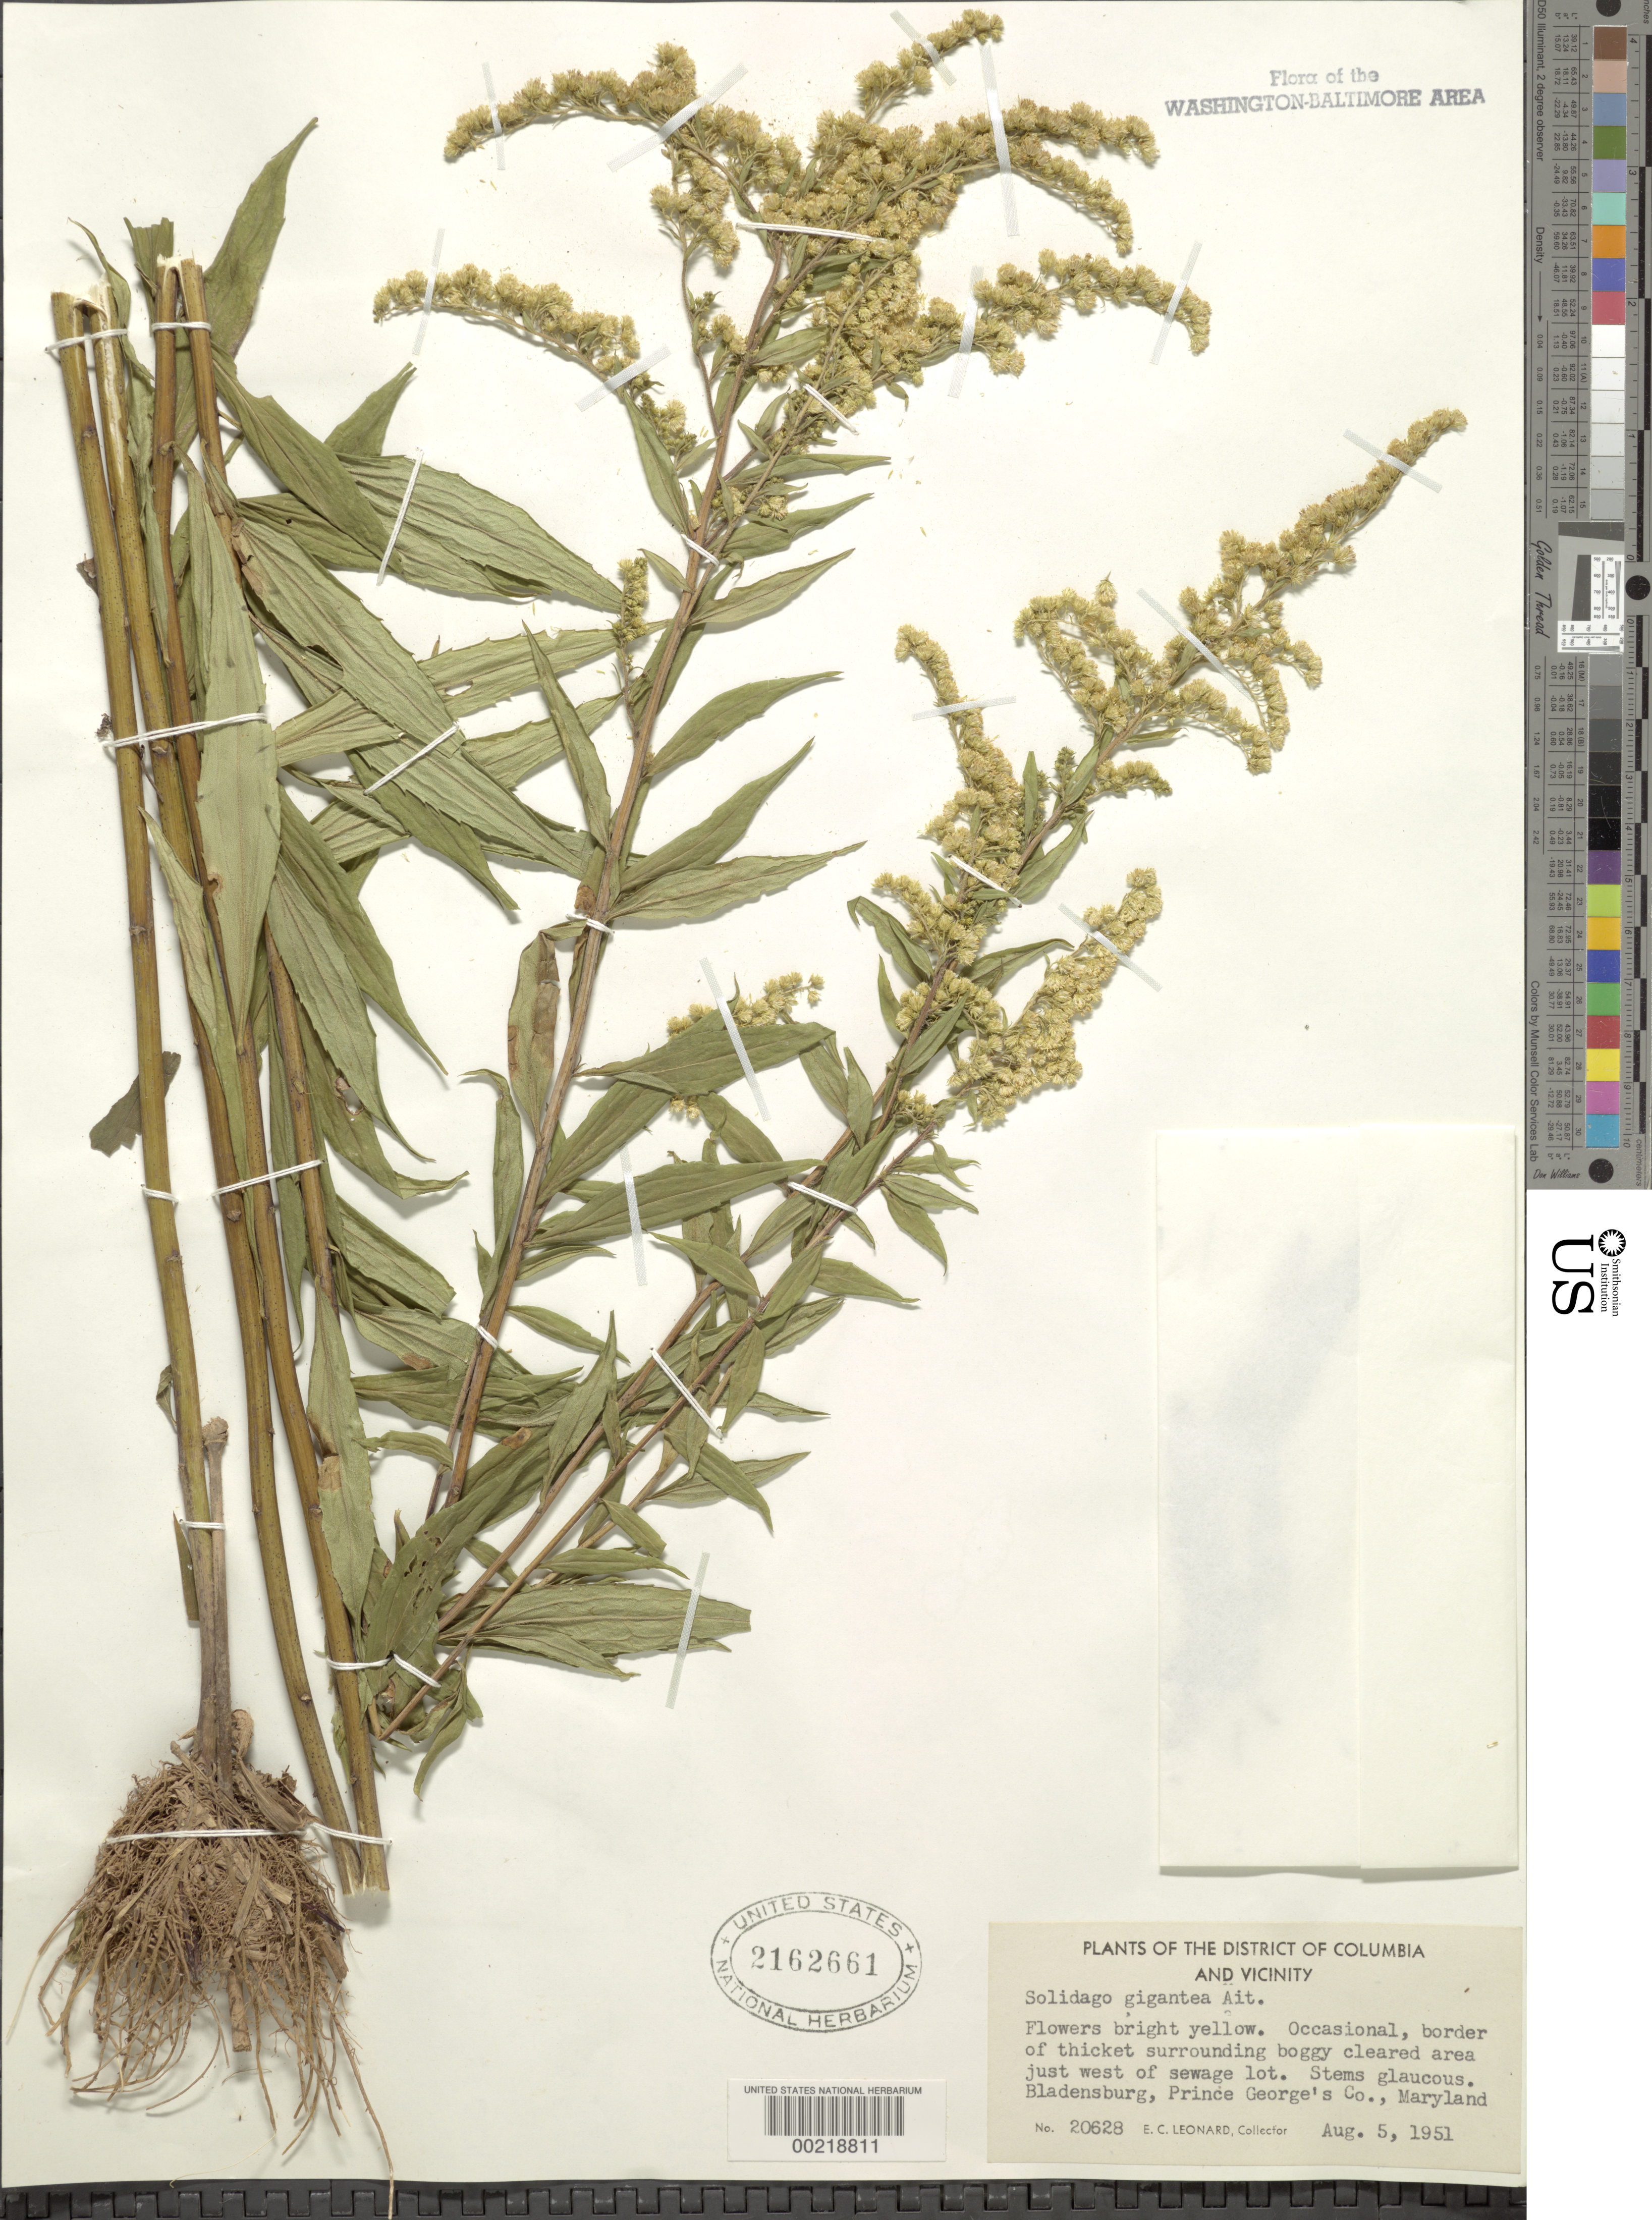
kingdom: Plantae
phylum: Tracheophyta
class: Magnoliopsida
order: Asterales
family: Asteraceae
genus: Solidago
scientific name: Solidago gigantea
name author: Aiton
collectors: E. C. Leonard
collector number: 20628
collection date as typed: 05 Aug 1951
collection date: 1951-08-05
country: United States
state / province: Maryland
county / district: Prince George's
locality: Bladensburg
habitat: Border of thicket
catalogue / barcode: US 2162661